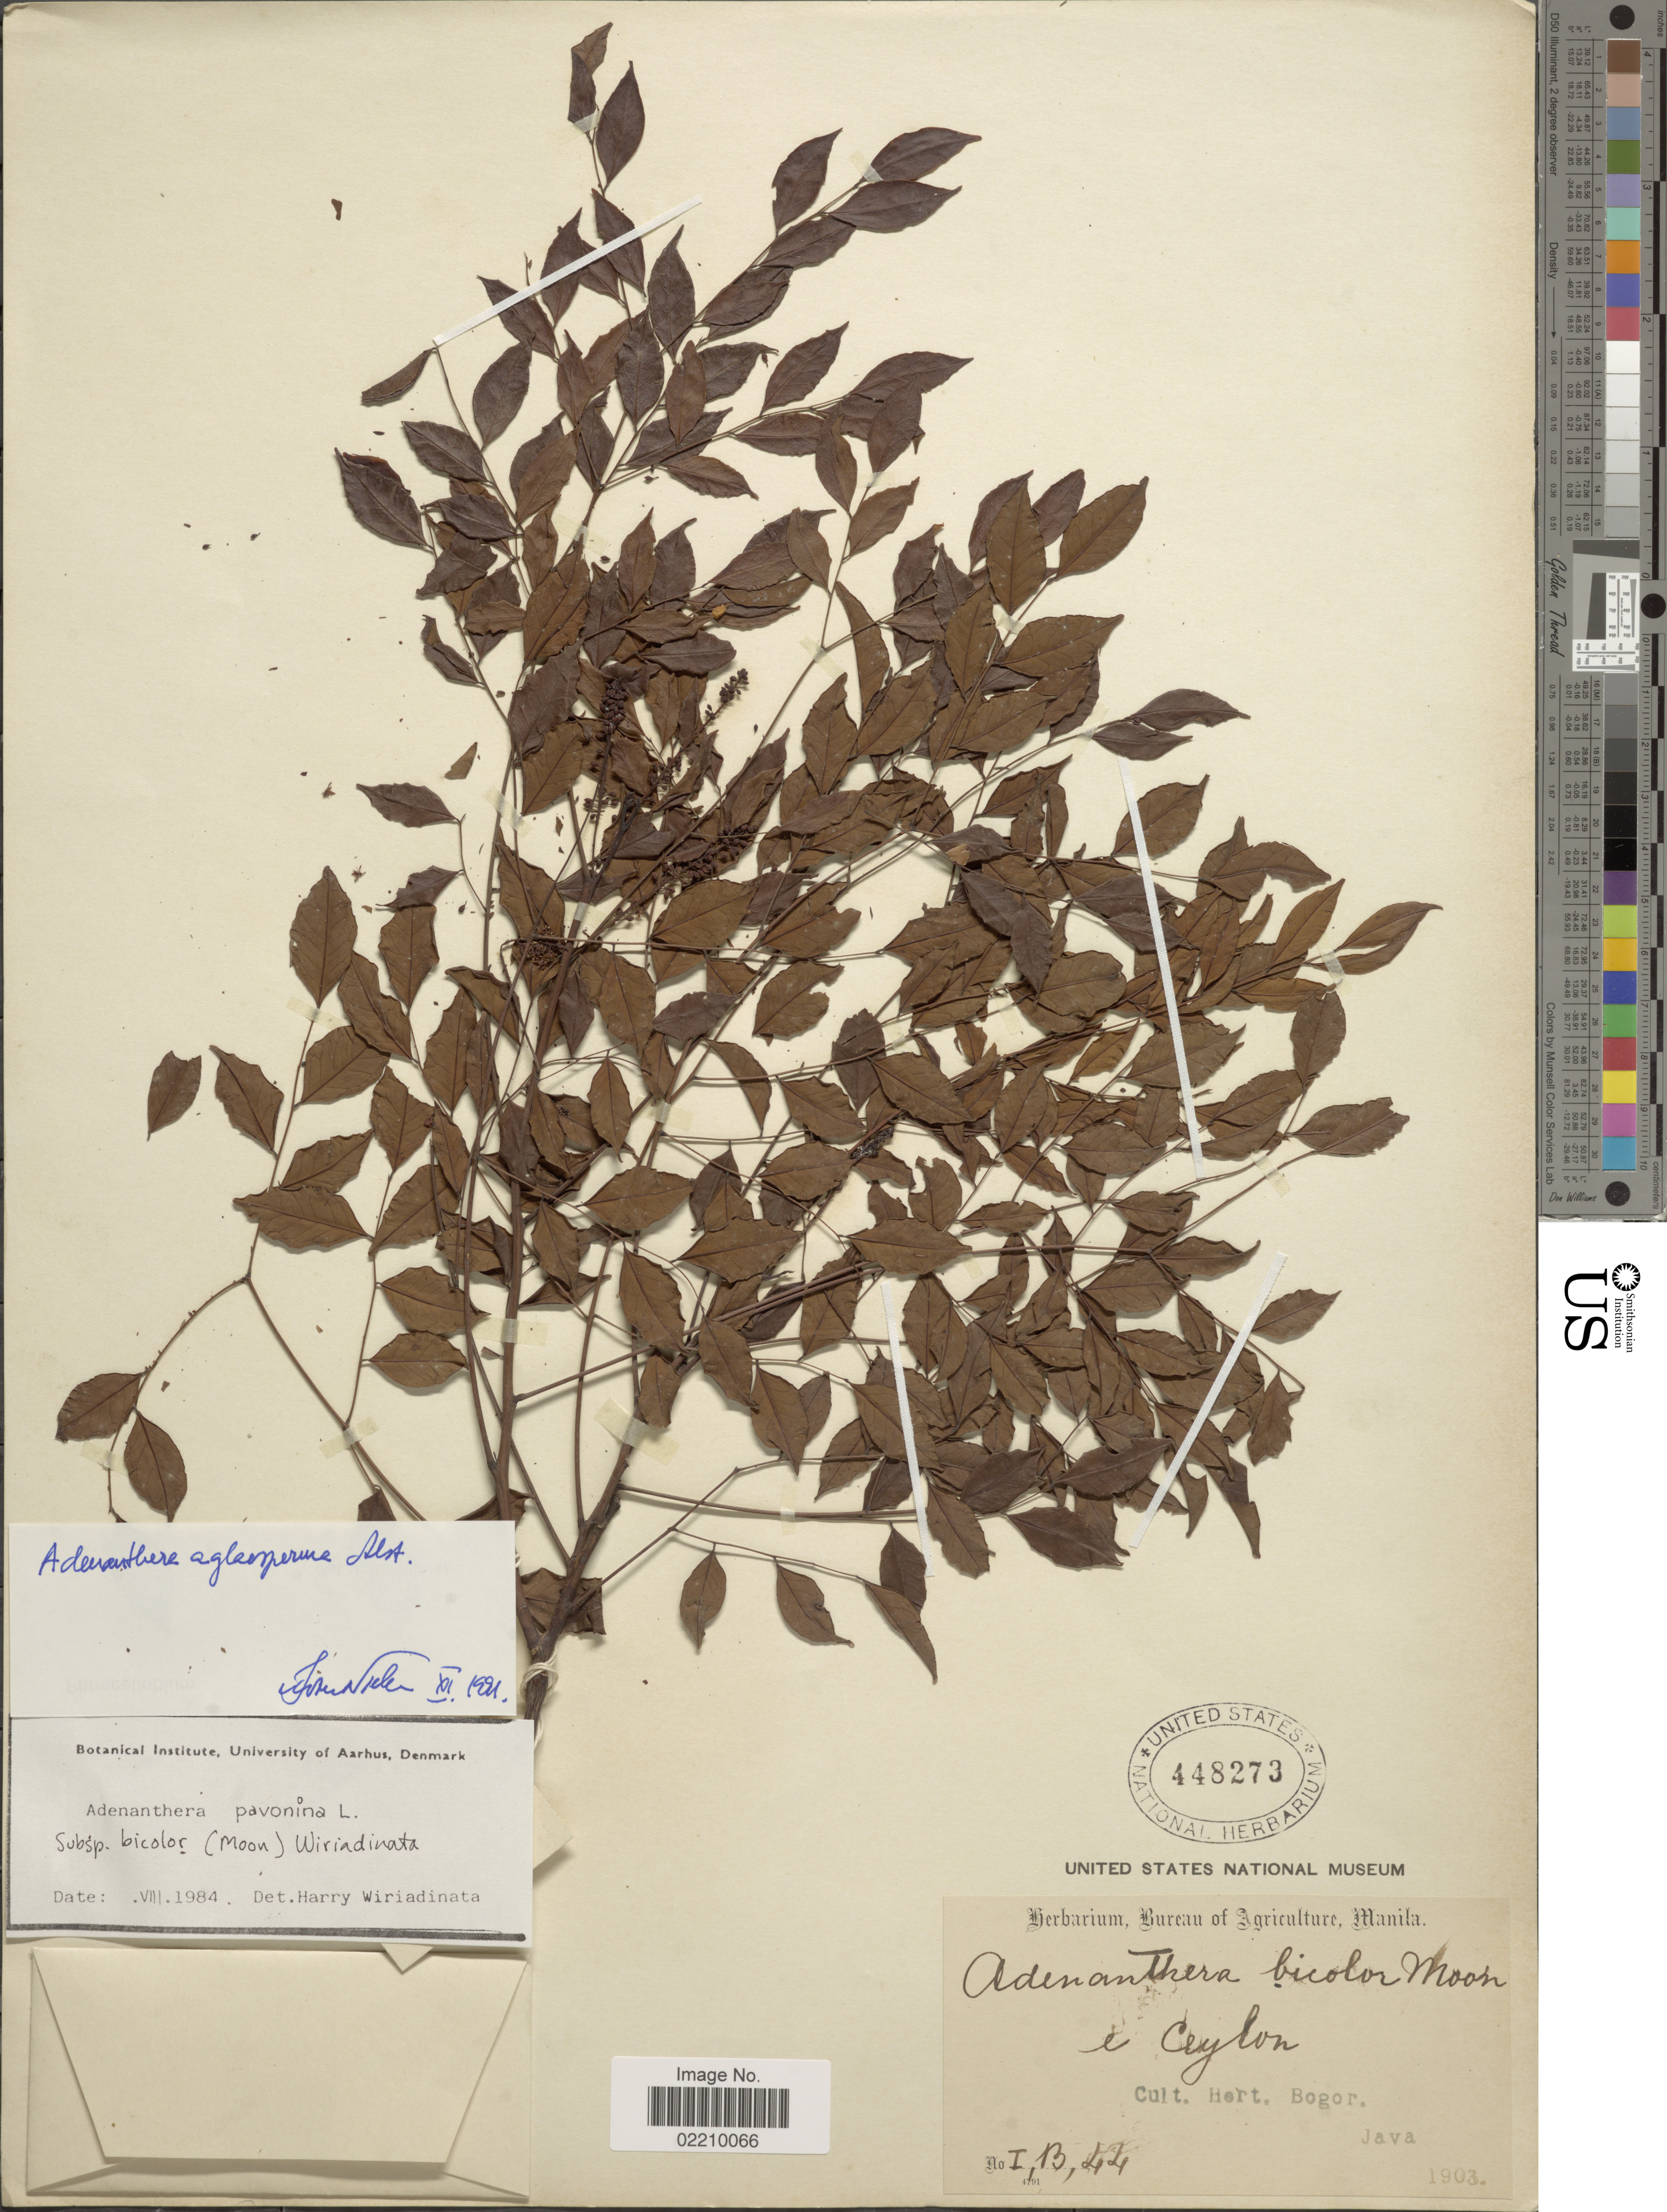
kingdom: Plantae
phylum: Tracheophyta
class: Magnoliopsida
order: Fabales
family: Fabaceae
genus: Adenanthera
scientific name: Adenanthera aglaosperma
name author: Alston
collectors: ex Herb. Bur. Agric. Manila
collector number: IB44*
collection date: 1903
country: Indonesia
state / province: Java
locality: Hort Bogor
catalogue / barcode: US 448273